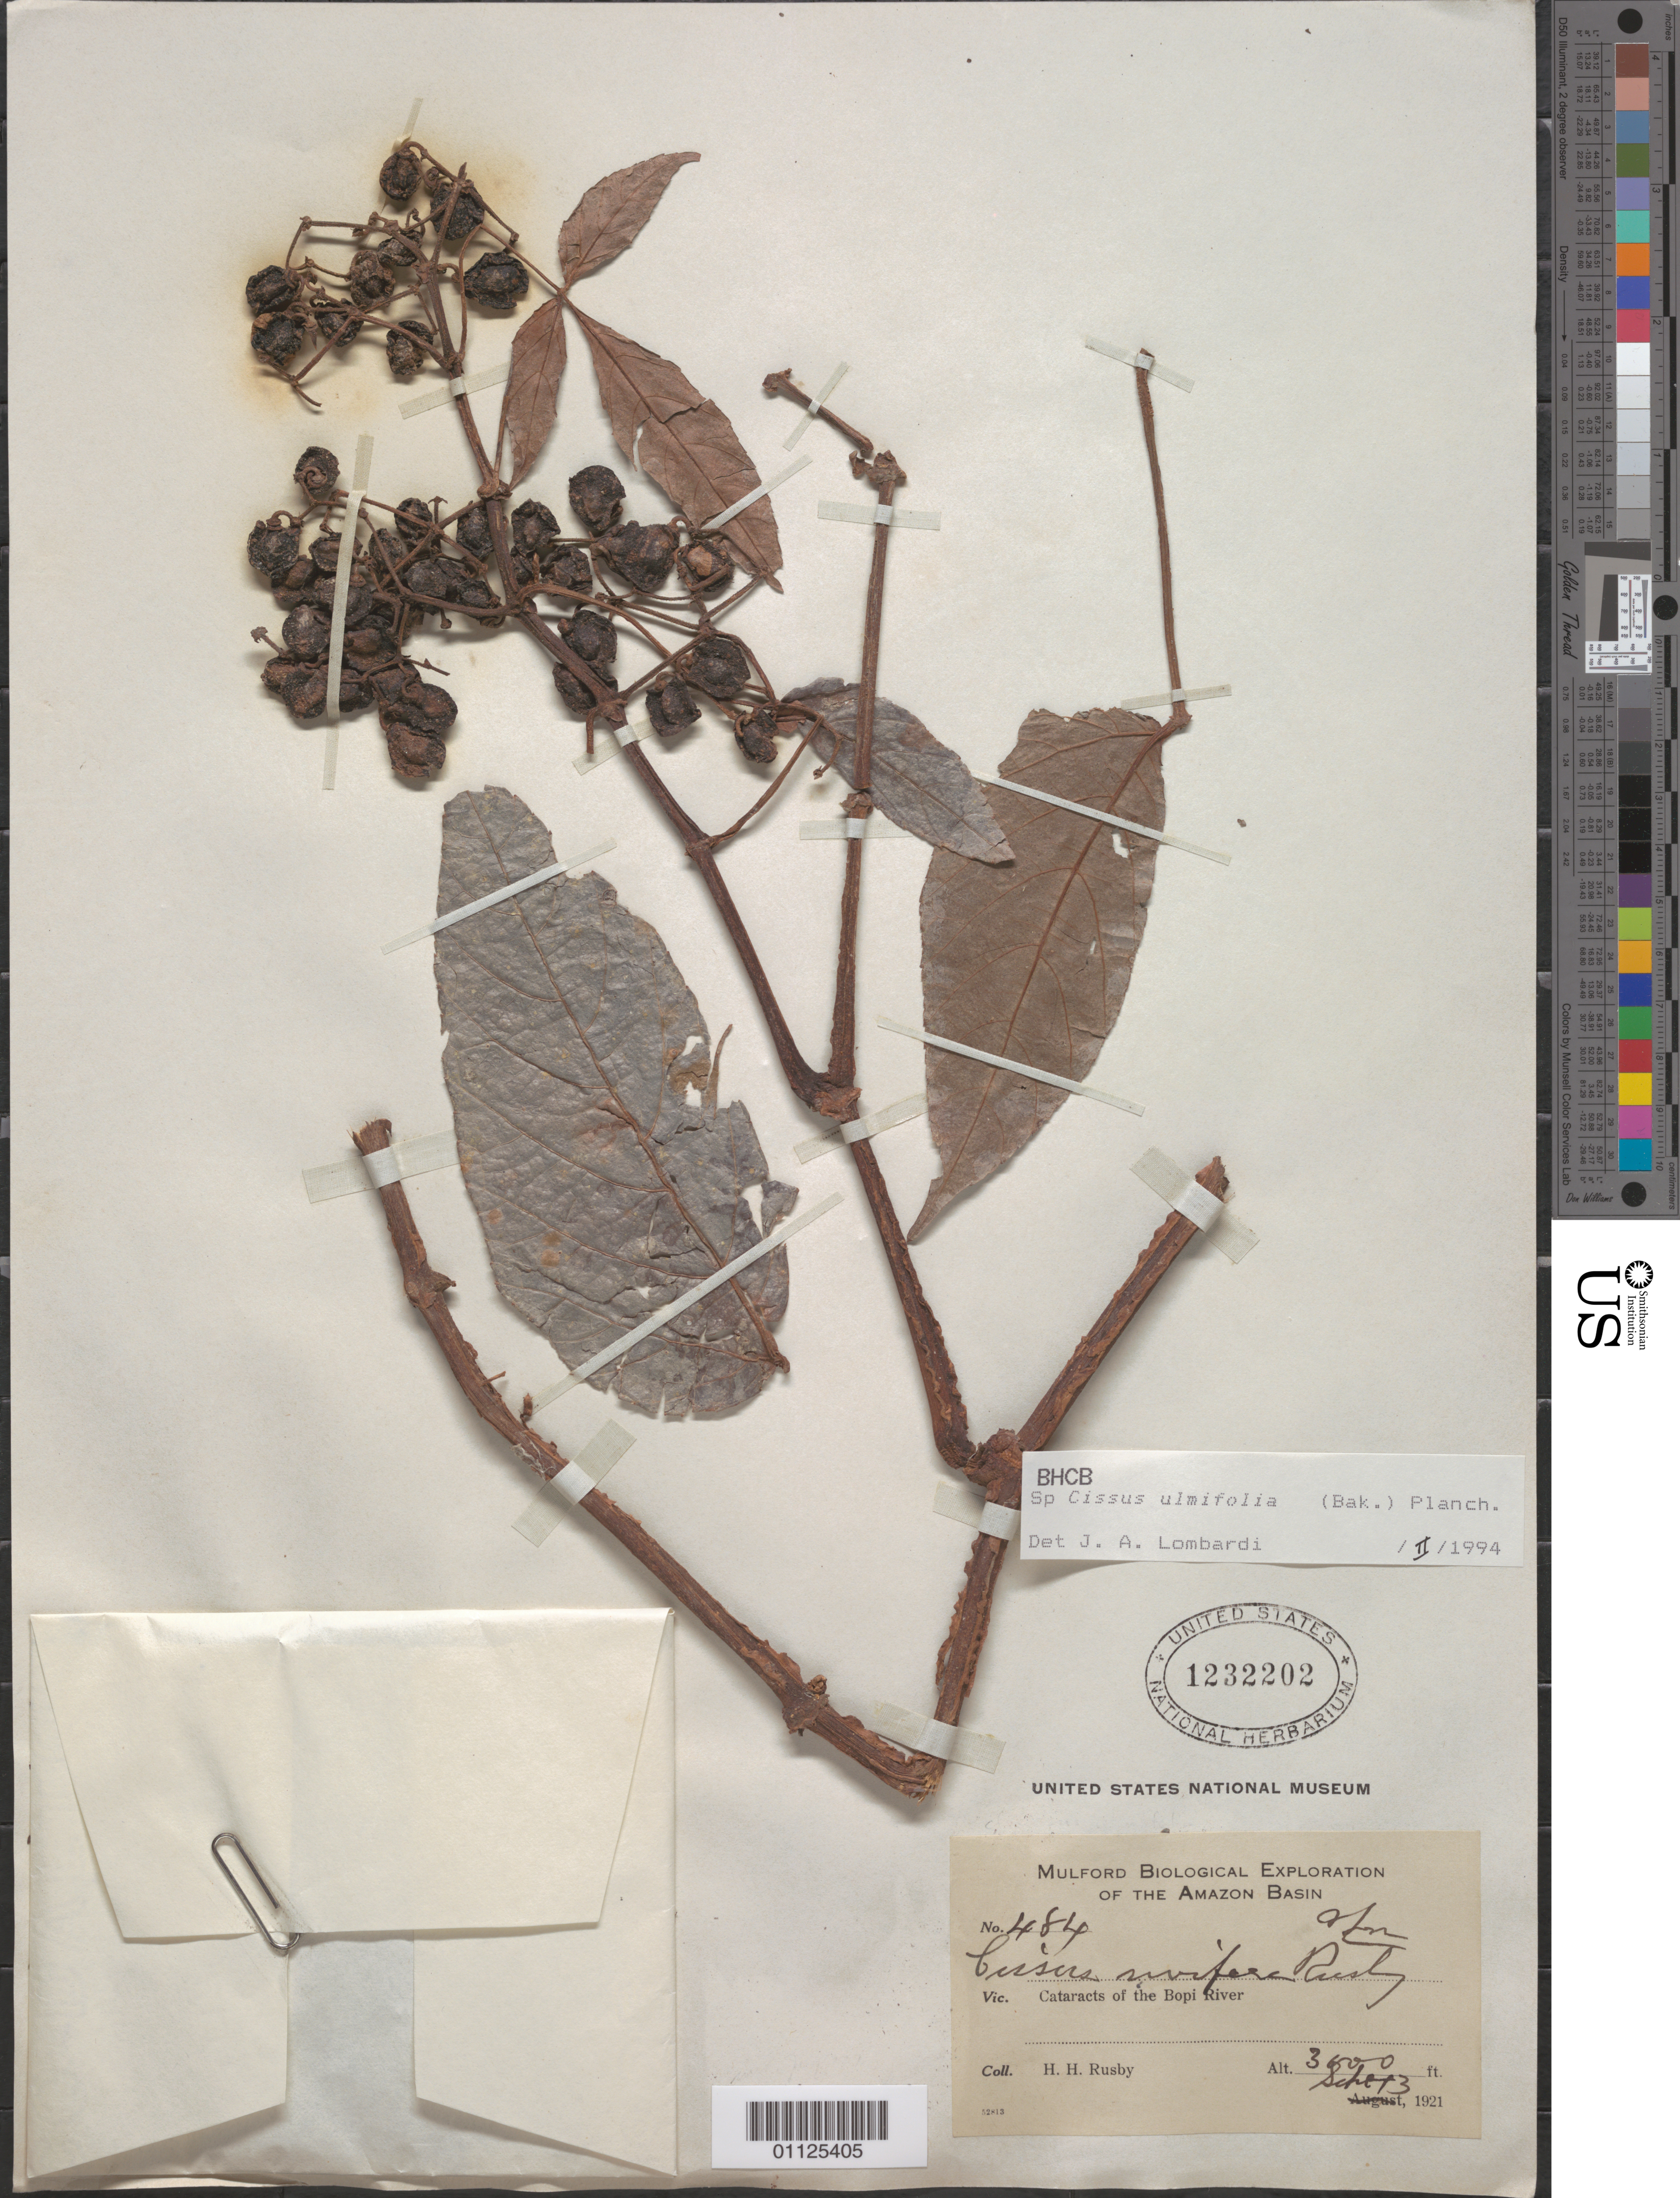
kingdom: Plantae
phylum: Tracheophyta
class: Magnoliopsida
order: Vitales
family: Vitaceae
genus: Cissus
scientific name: Cissus ulmifolia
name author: (Baker) Planch.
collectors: H. H. Rusby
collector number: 484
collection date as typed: Sept 3, 1921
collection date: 1921-09-13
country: Bolivia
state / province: La Paz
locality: Cataracts of the Bopi River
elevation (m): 914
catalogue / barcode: US 1232202